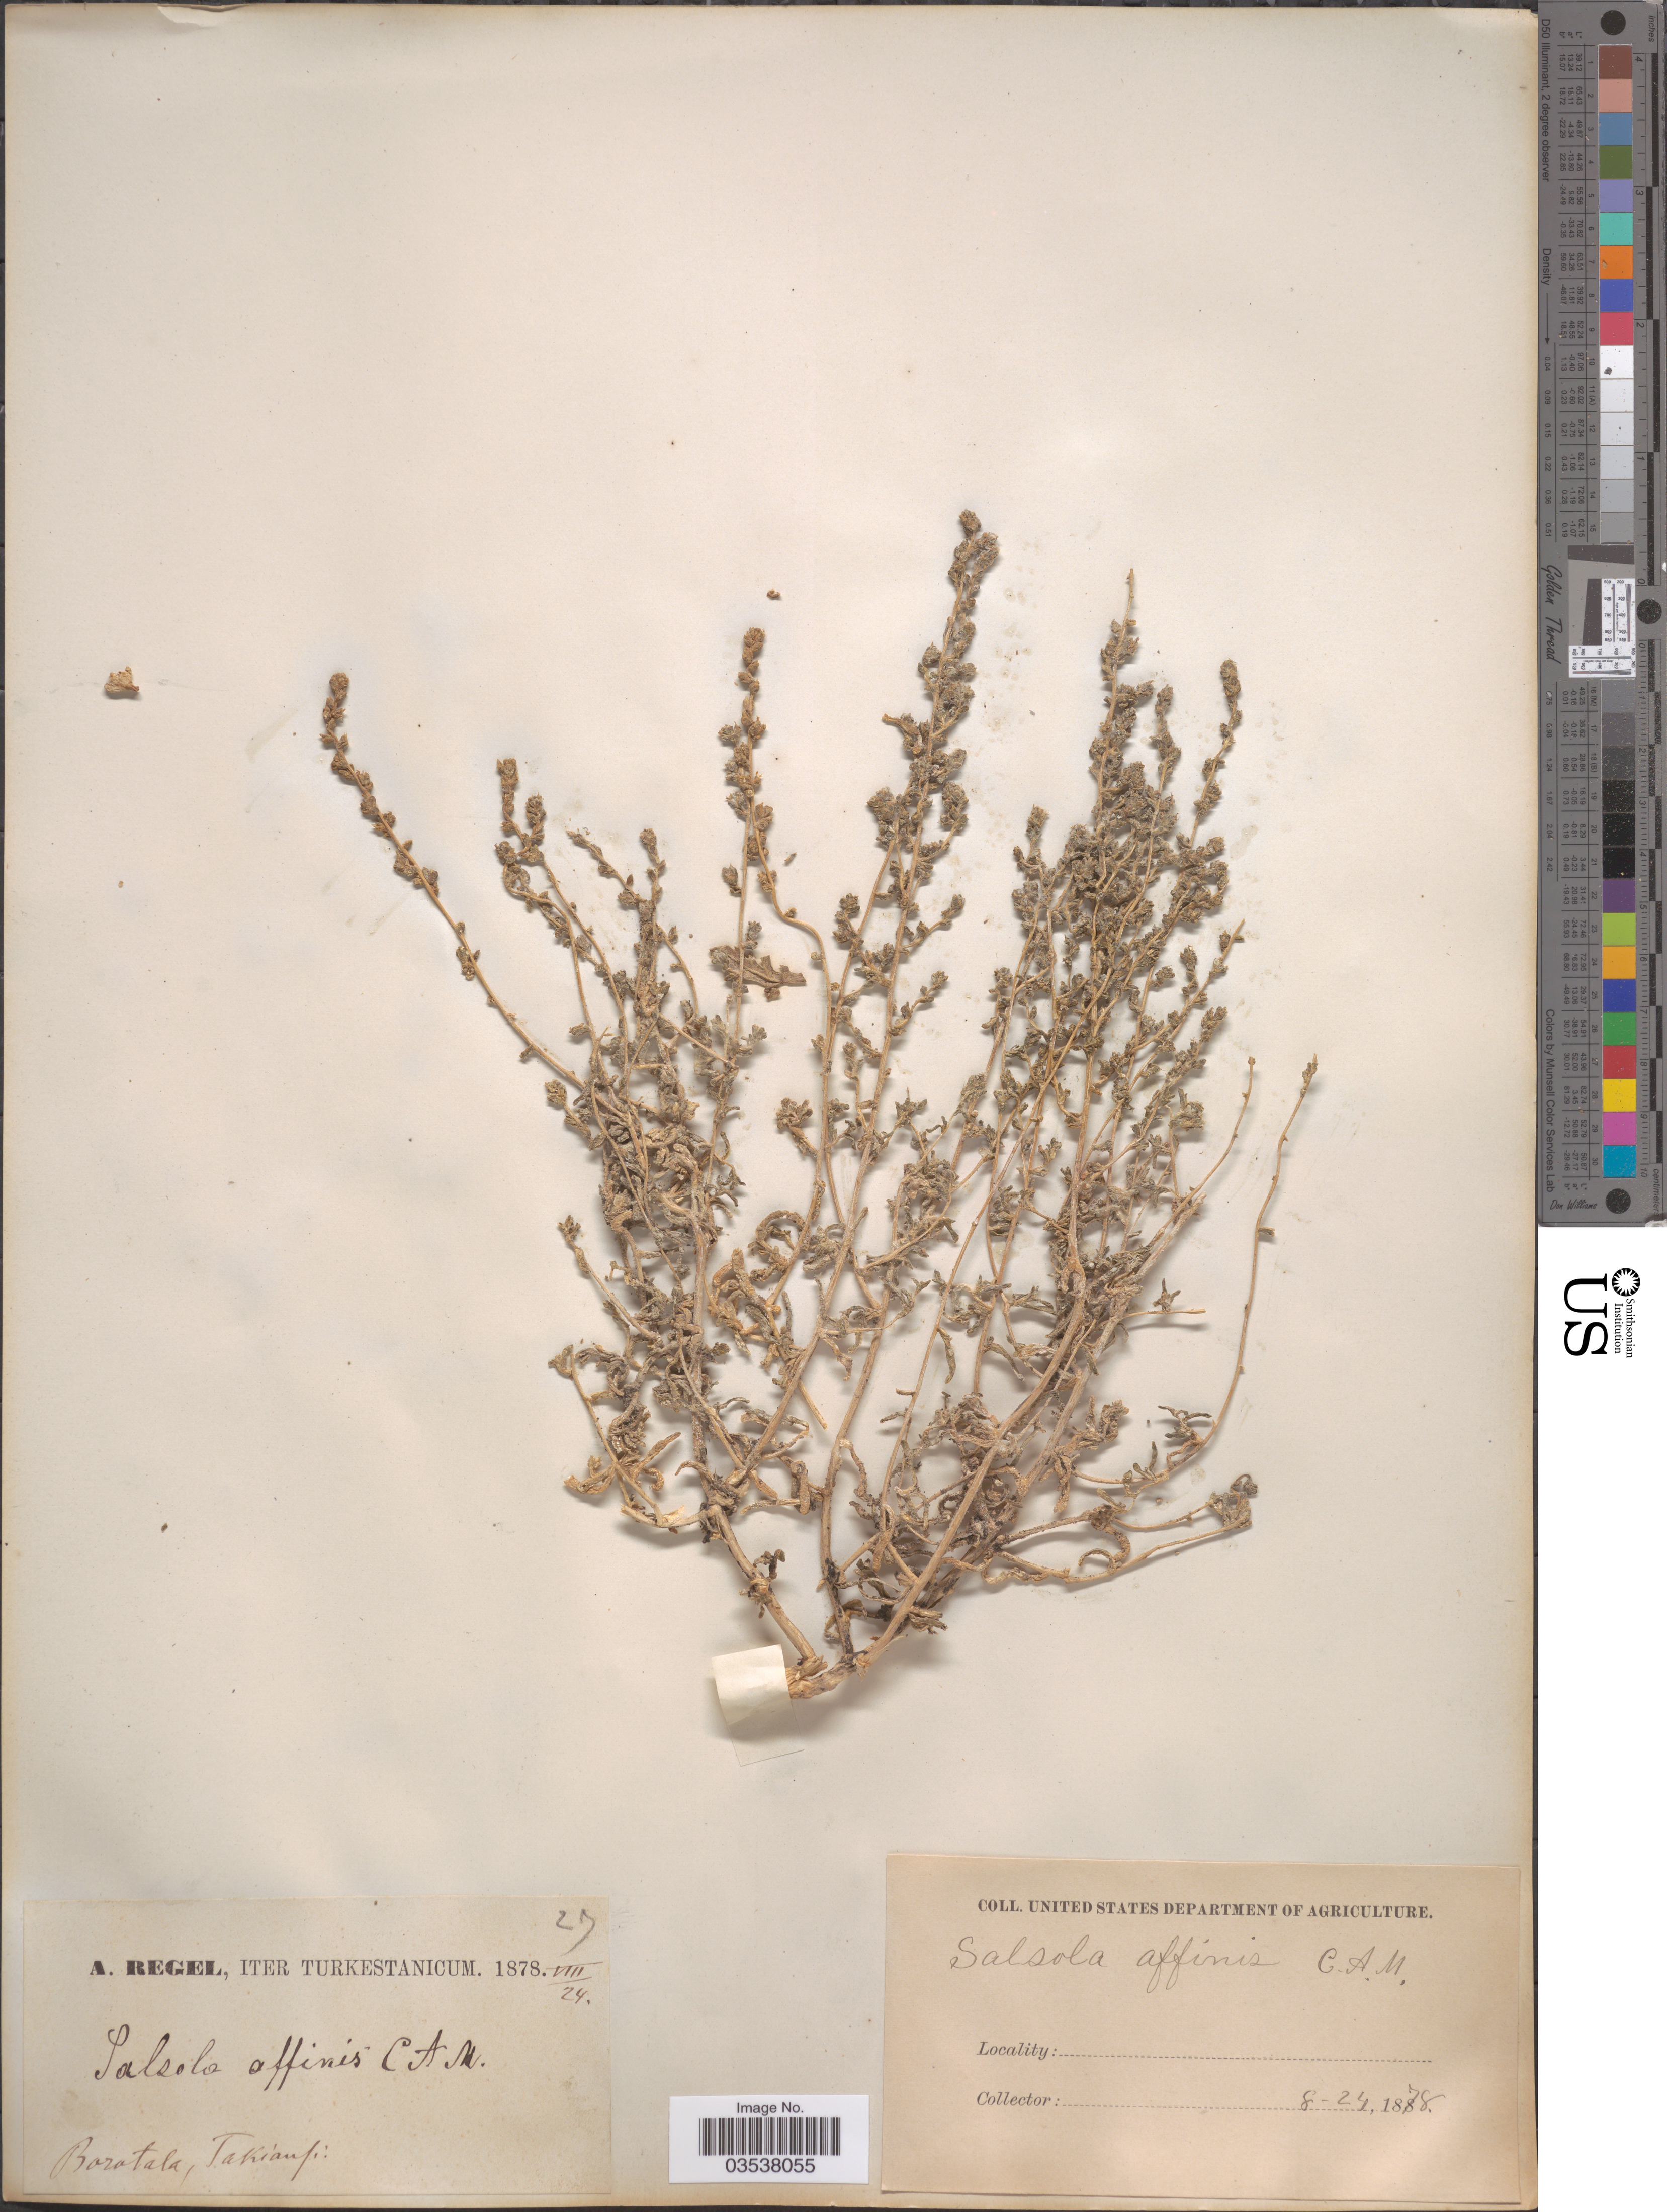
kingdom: Plantae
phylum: Tracheophyta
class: Magnoliopsida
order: Caryophyllales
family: Amaranthaceae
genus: Pyankovia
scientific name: Pyankovia affinis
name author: (C.A. Mey. ex Schrenk) Mosyakin & Roalson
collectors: A. Regel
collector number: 27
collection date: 1878-08-24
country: China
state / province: Xinjiang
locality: Iter Turkestanicum. Borotala, Takianfi.